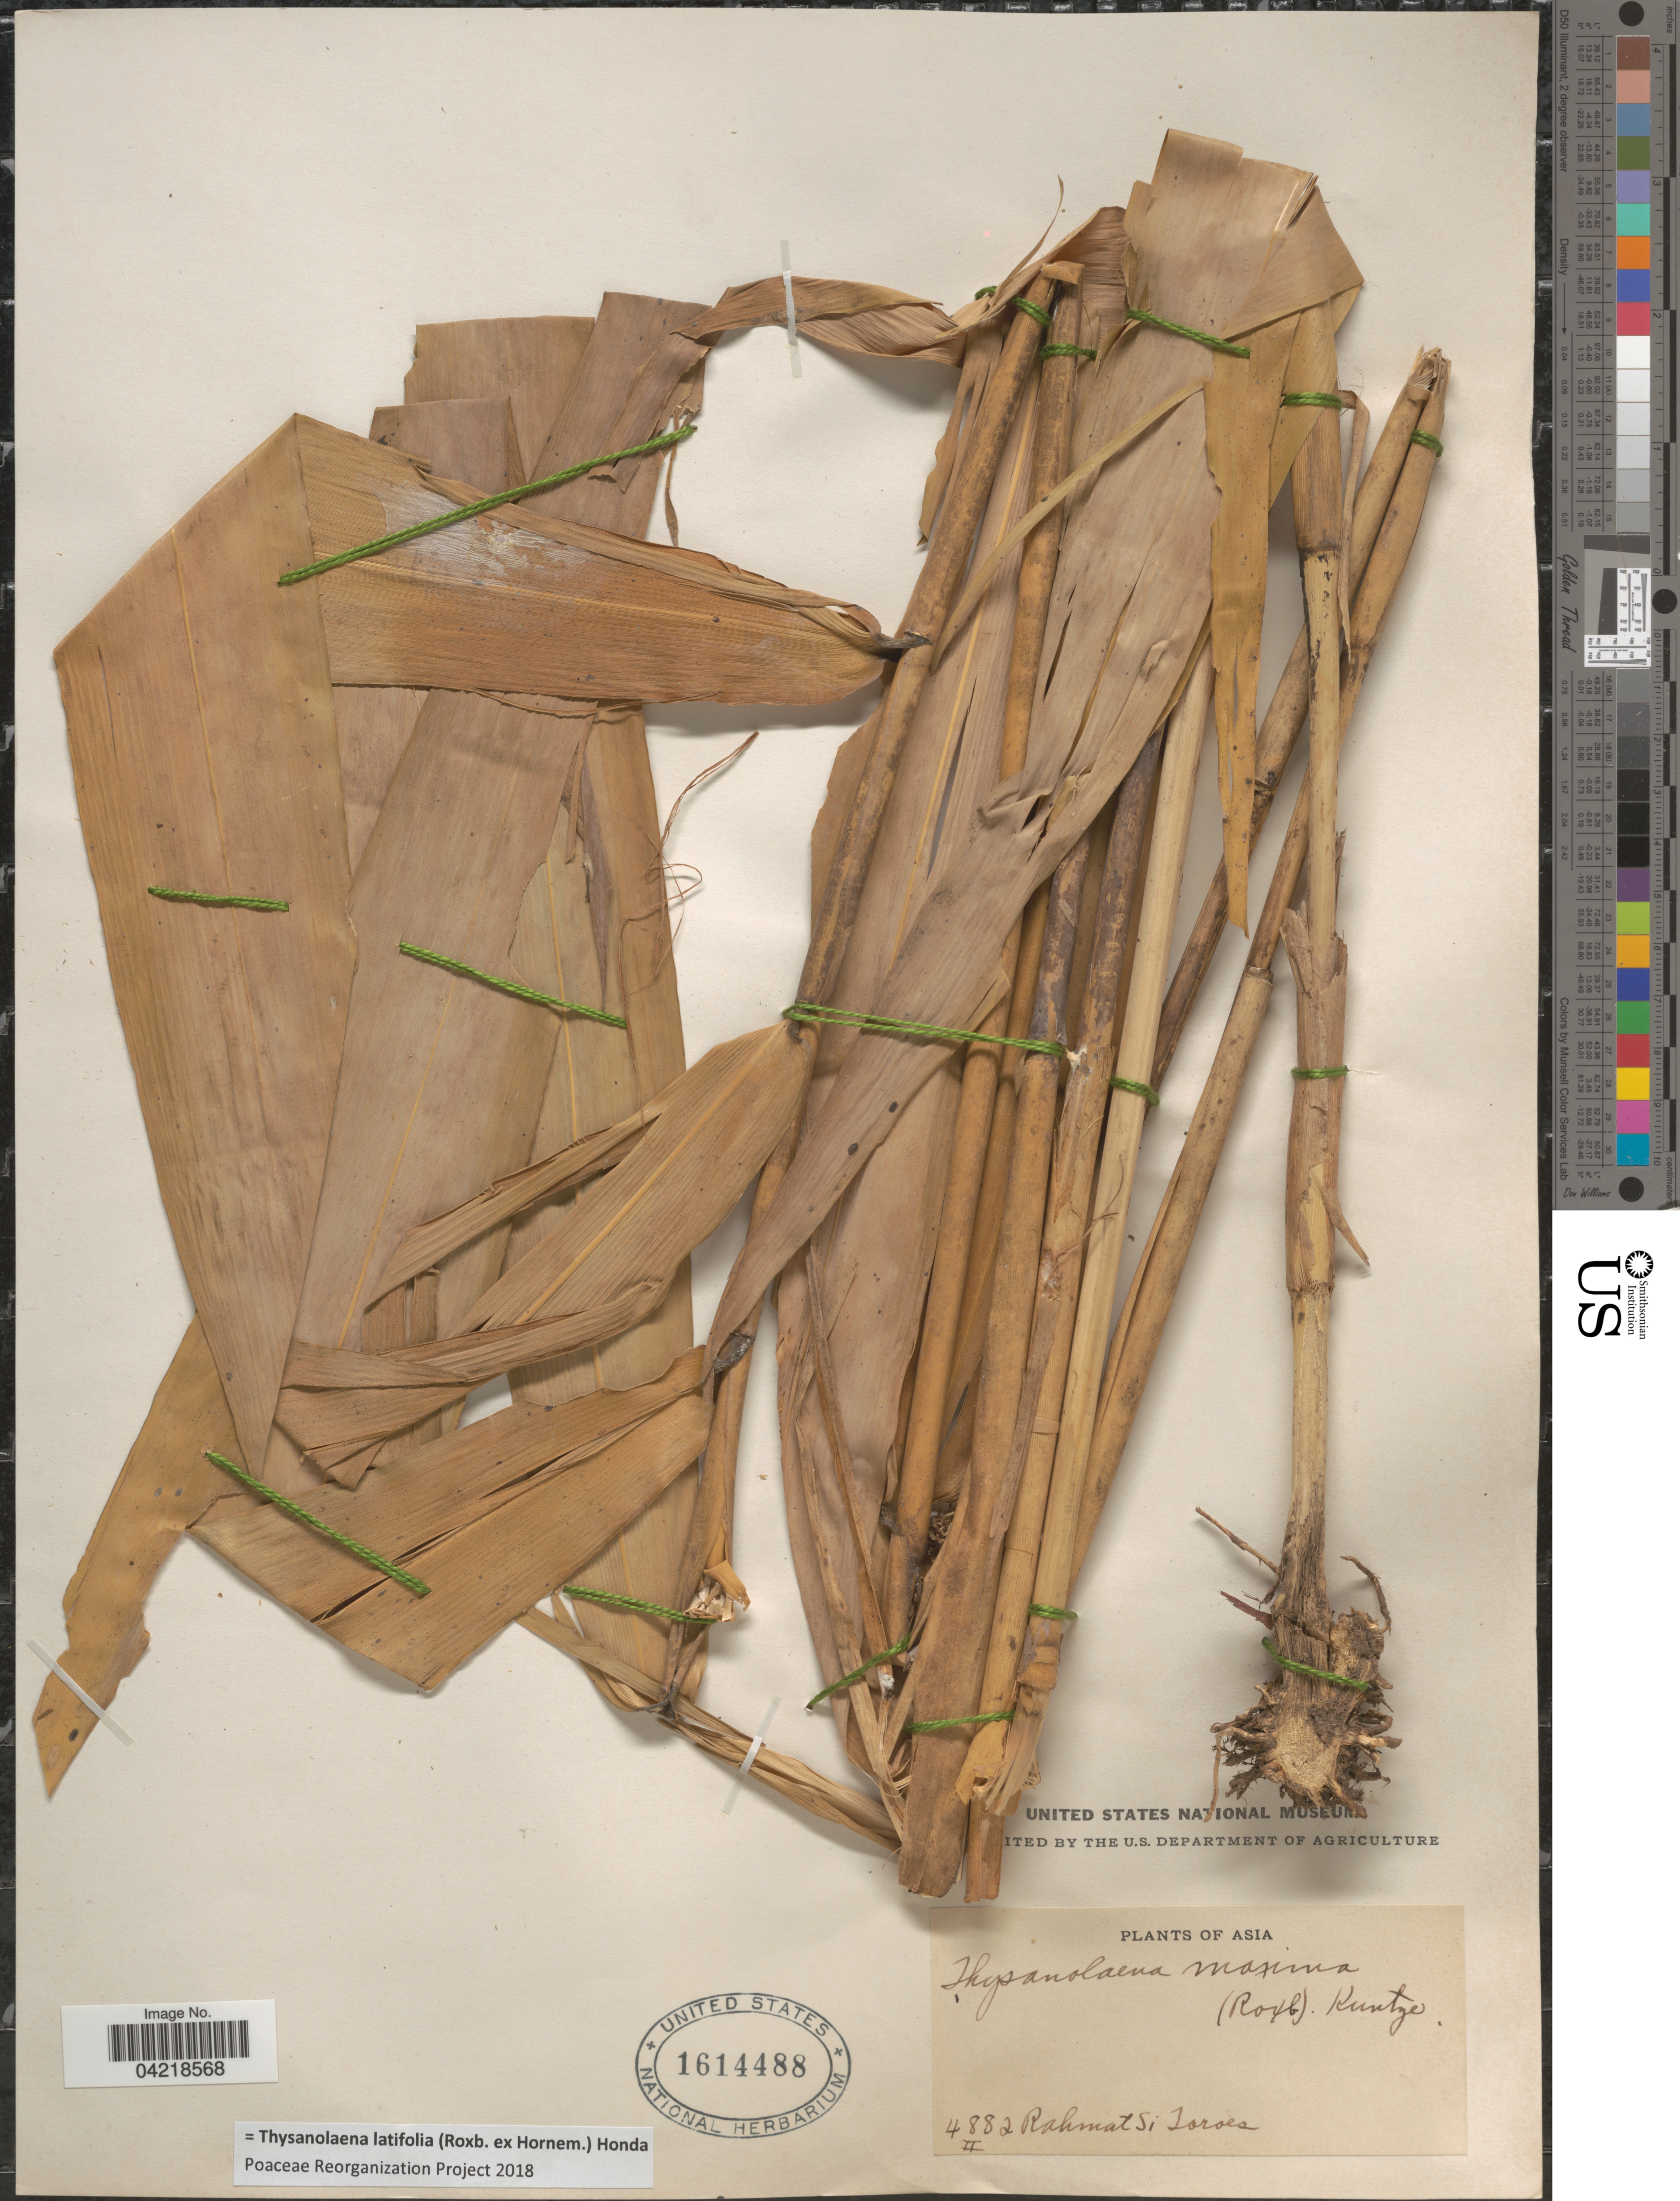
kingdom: Plantae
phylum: Tracheophyta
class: Liliopsida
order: Poales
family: Poaceae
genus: Thysanolaena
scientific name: Thysanolaena latifolia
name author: (Roxb. ex Hornem.) Honda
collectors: Rahmat Si Boeea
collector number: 4882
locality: Asia.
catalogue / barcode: US 1614488